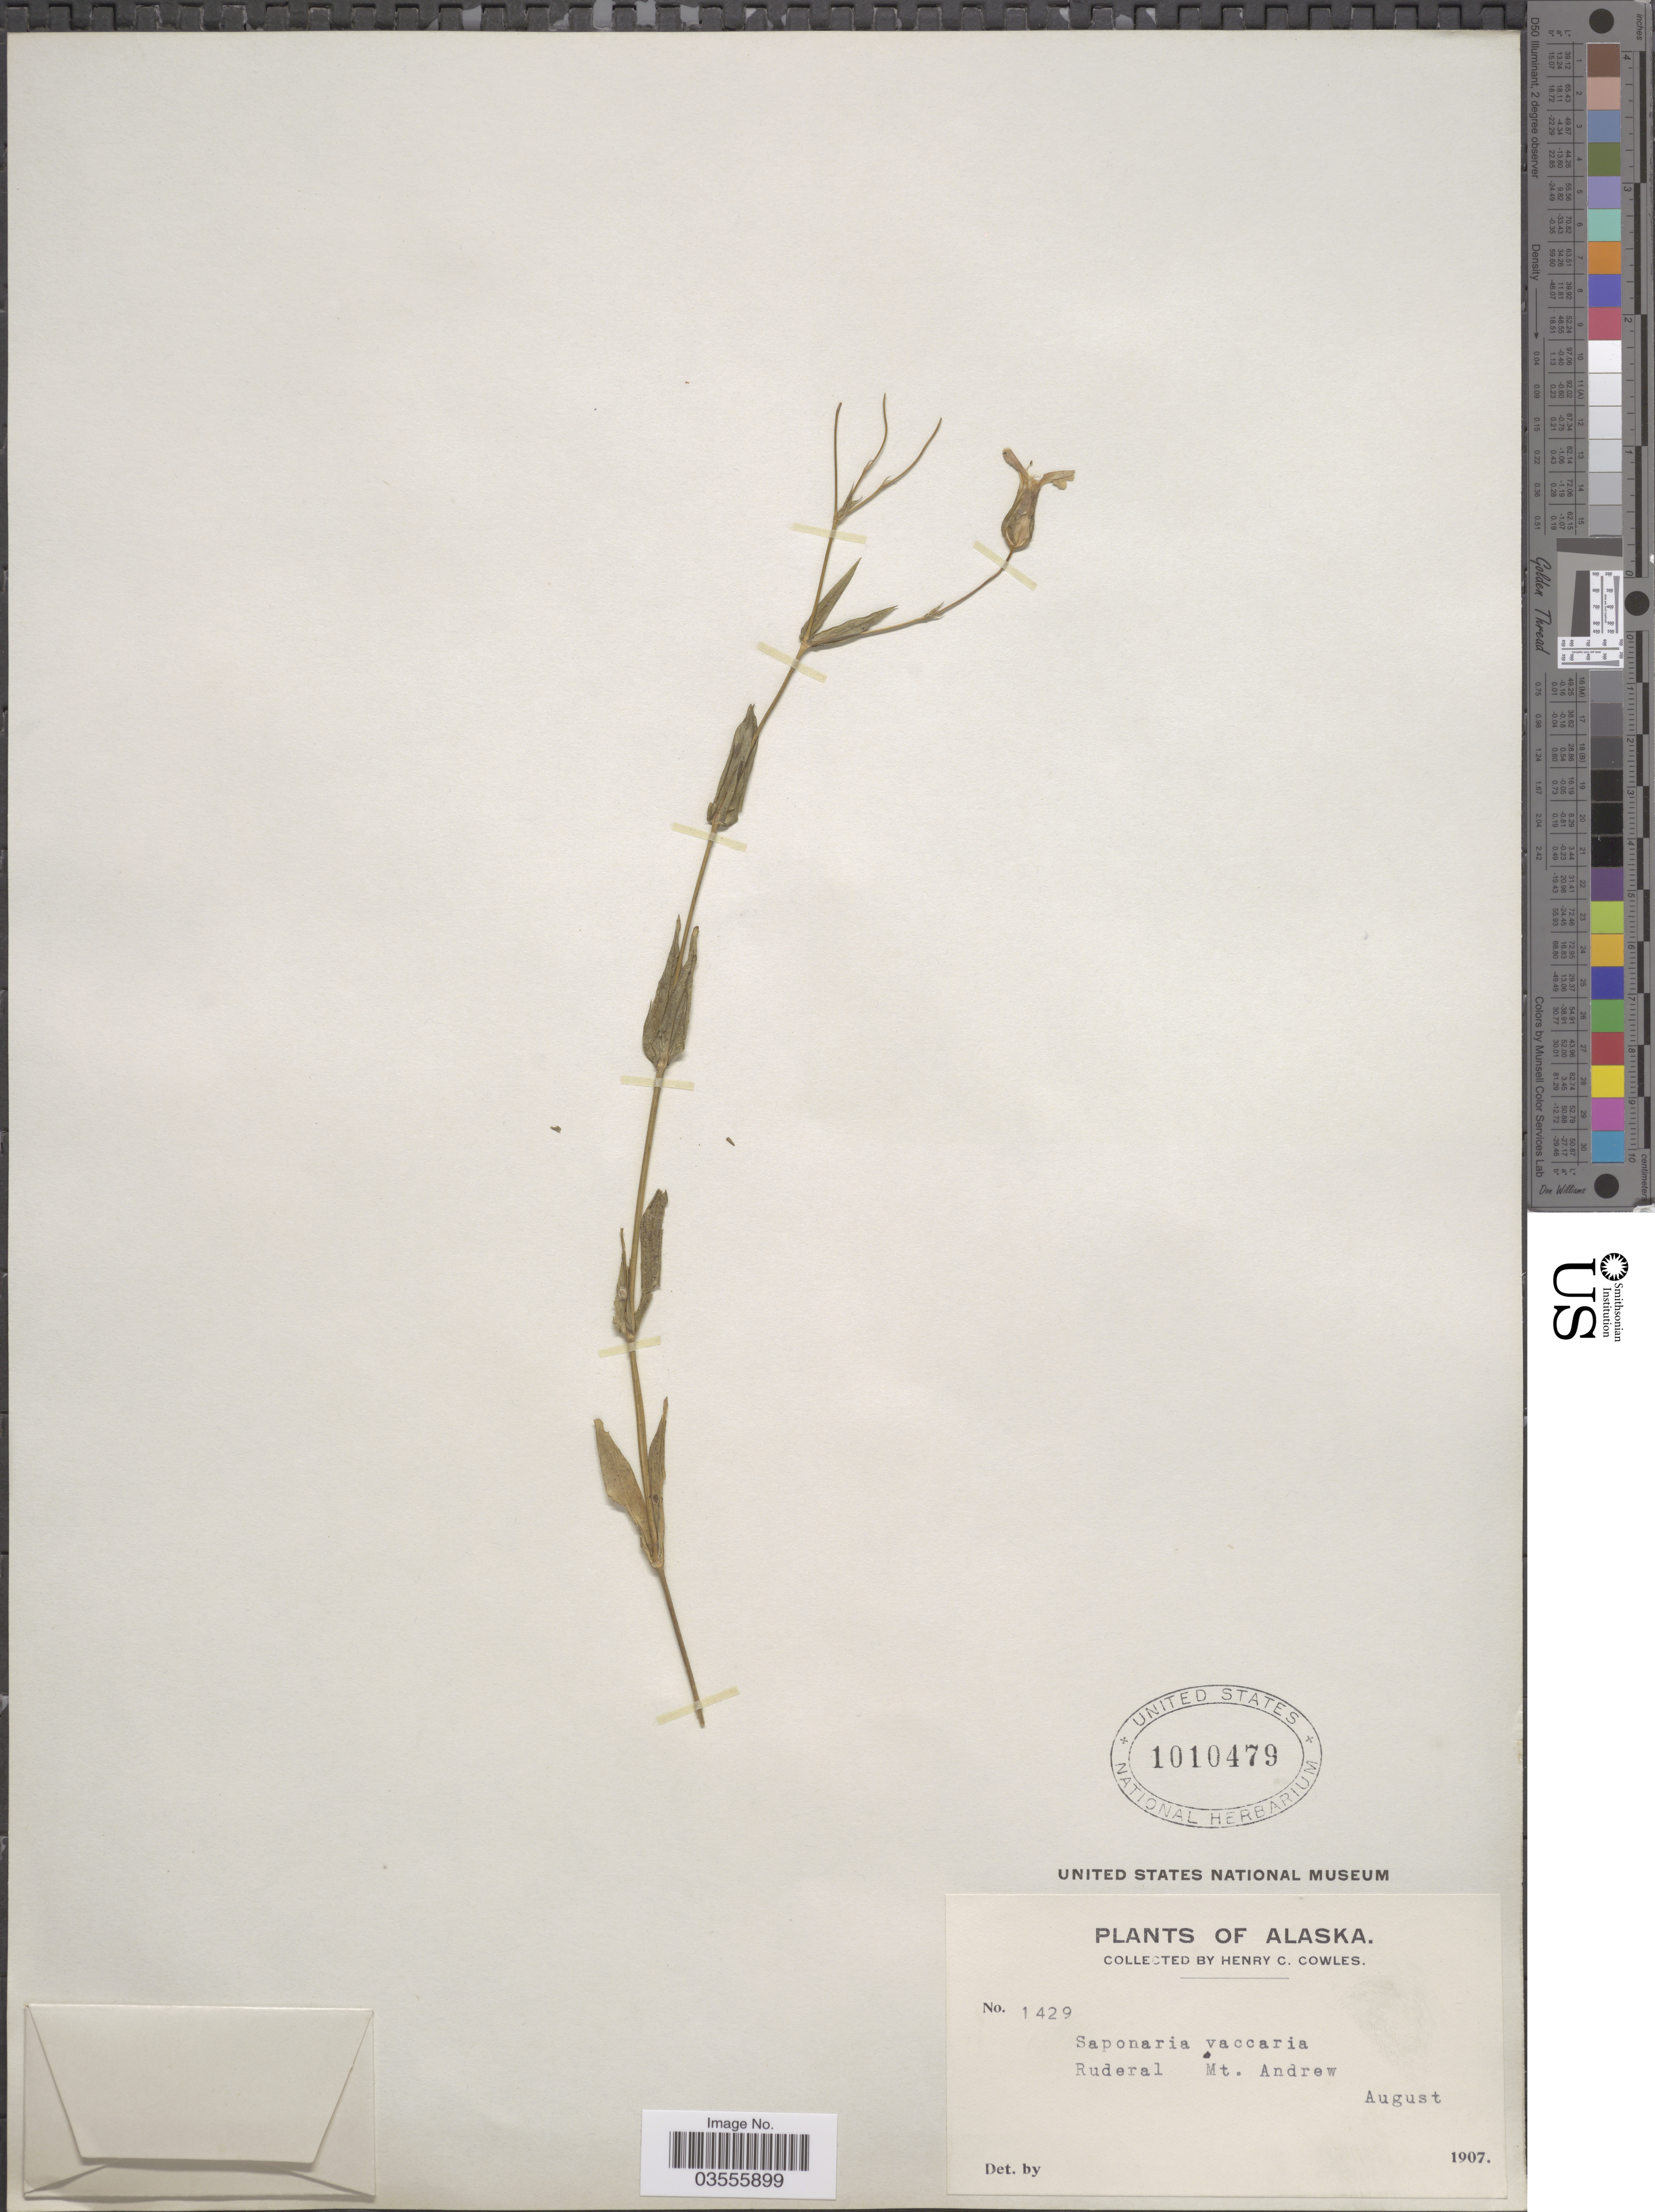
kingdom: Plantae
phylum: Tracheophyta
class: Magnoliopsida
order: Caryophyllales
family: Caryophyllaceae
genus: Gypsophila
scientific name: Gypsophila vaccaria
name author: (L.) Sm.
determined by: Strong, M. T., (US), Smithsonian Institution - National Museum of Natural History (UNITED STATES)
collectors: H. Cowles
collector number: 1429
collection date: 1907-08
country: United States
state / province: Alaska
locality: Ruderal Mt. Andrew.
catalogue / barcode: US 1010479